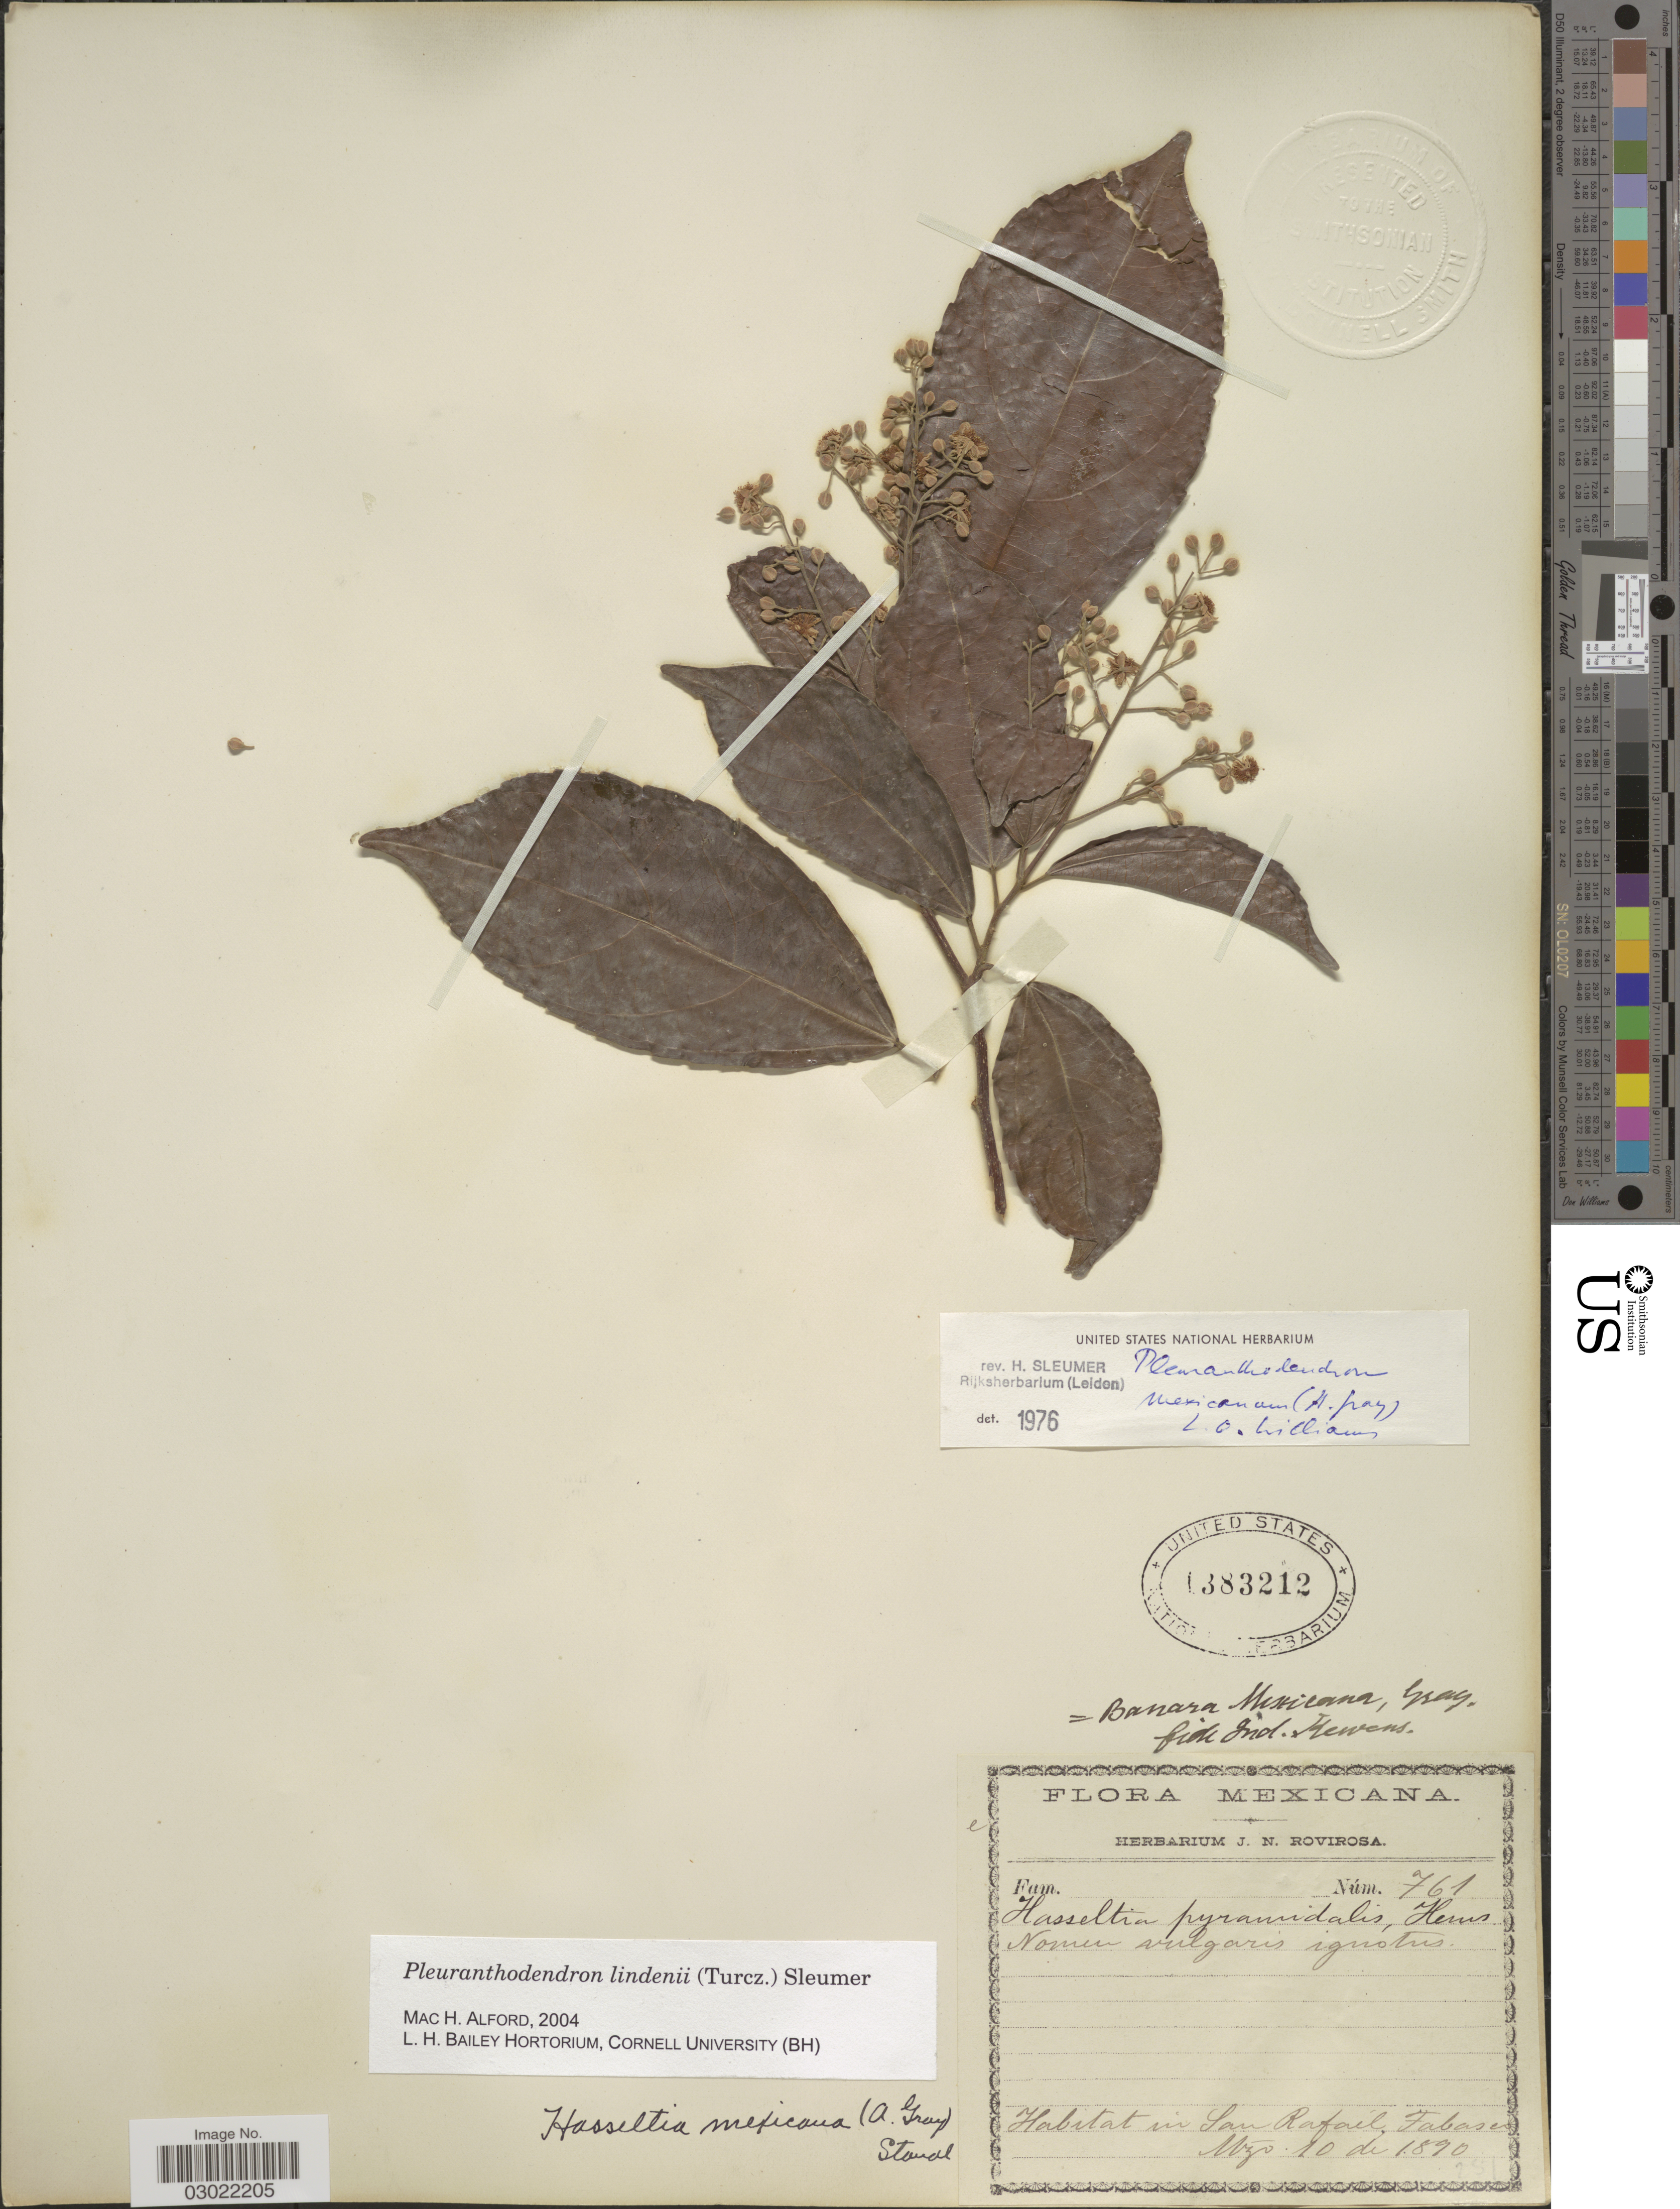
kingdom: Plantae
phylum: Tracheophyta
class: Magnoliopsida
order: Malpighiales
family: Salicaceae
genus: Pleuranthodendron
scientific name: Pleuranthodendron lindenii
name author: (Turcz.) Sleumer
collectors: ex herb. J. N. Rovirosa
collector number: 761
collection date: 1890-03-10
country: Mexico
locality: Mexicana. In San Rafael, Fabasco.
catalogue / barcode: US 1383212